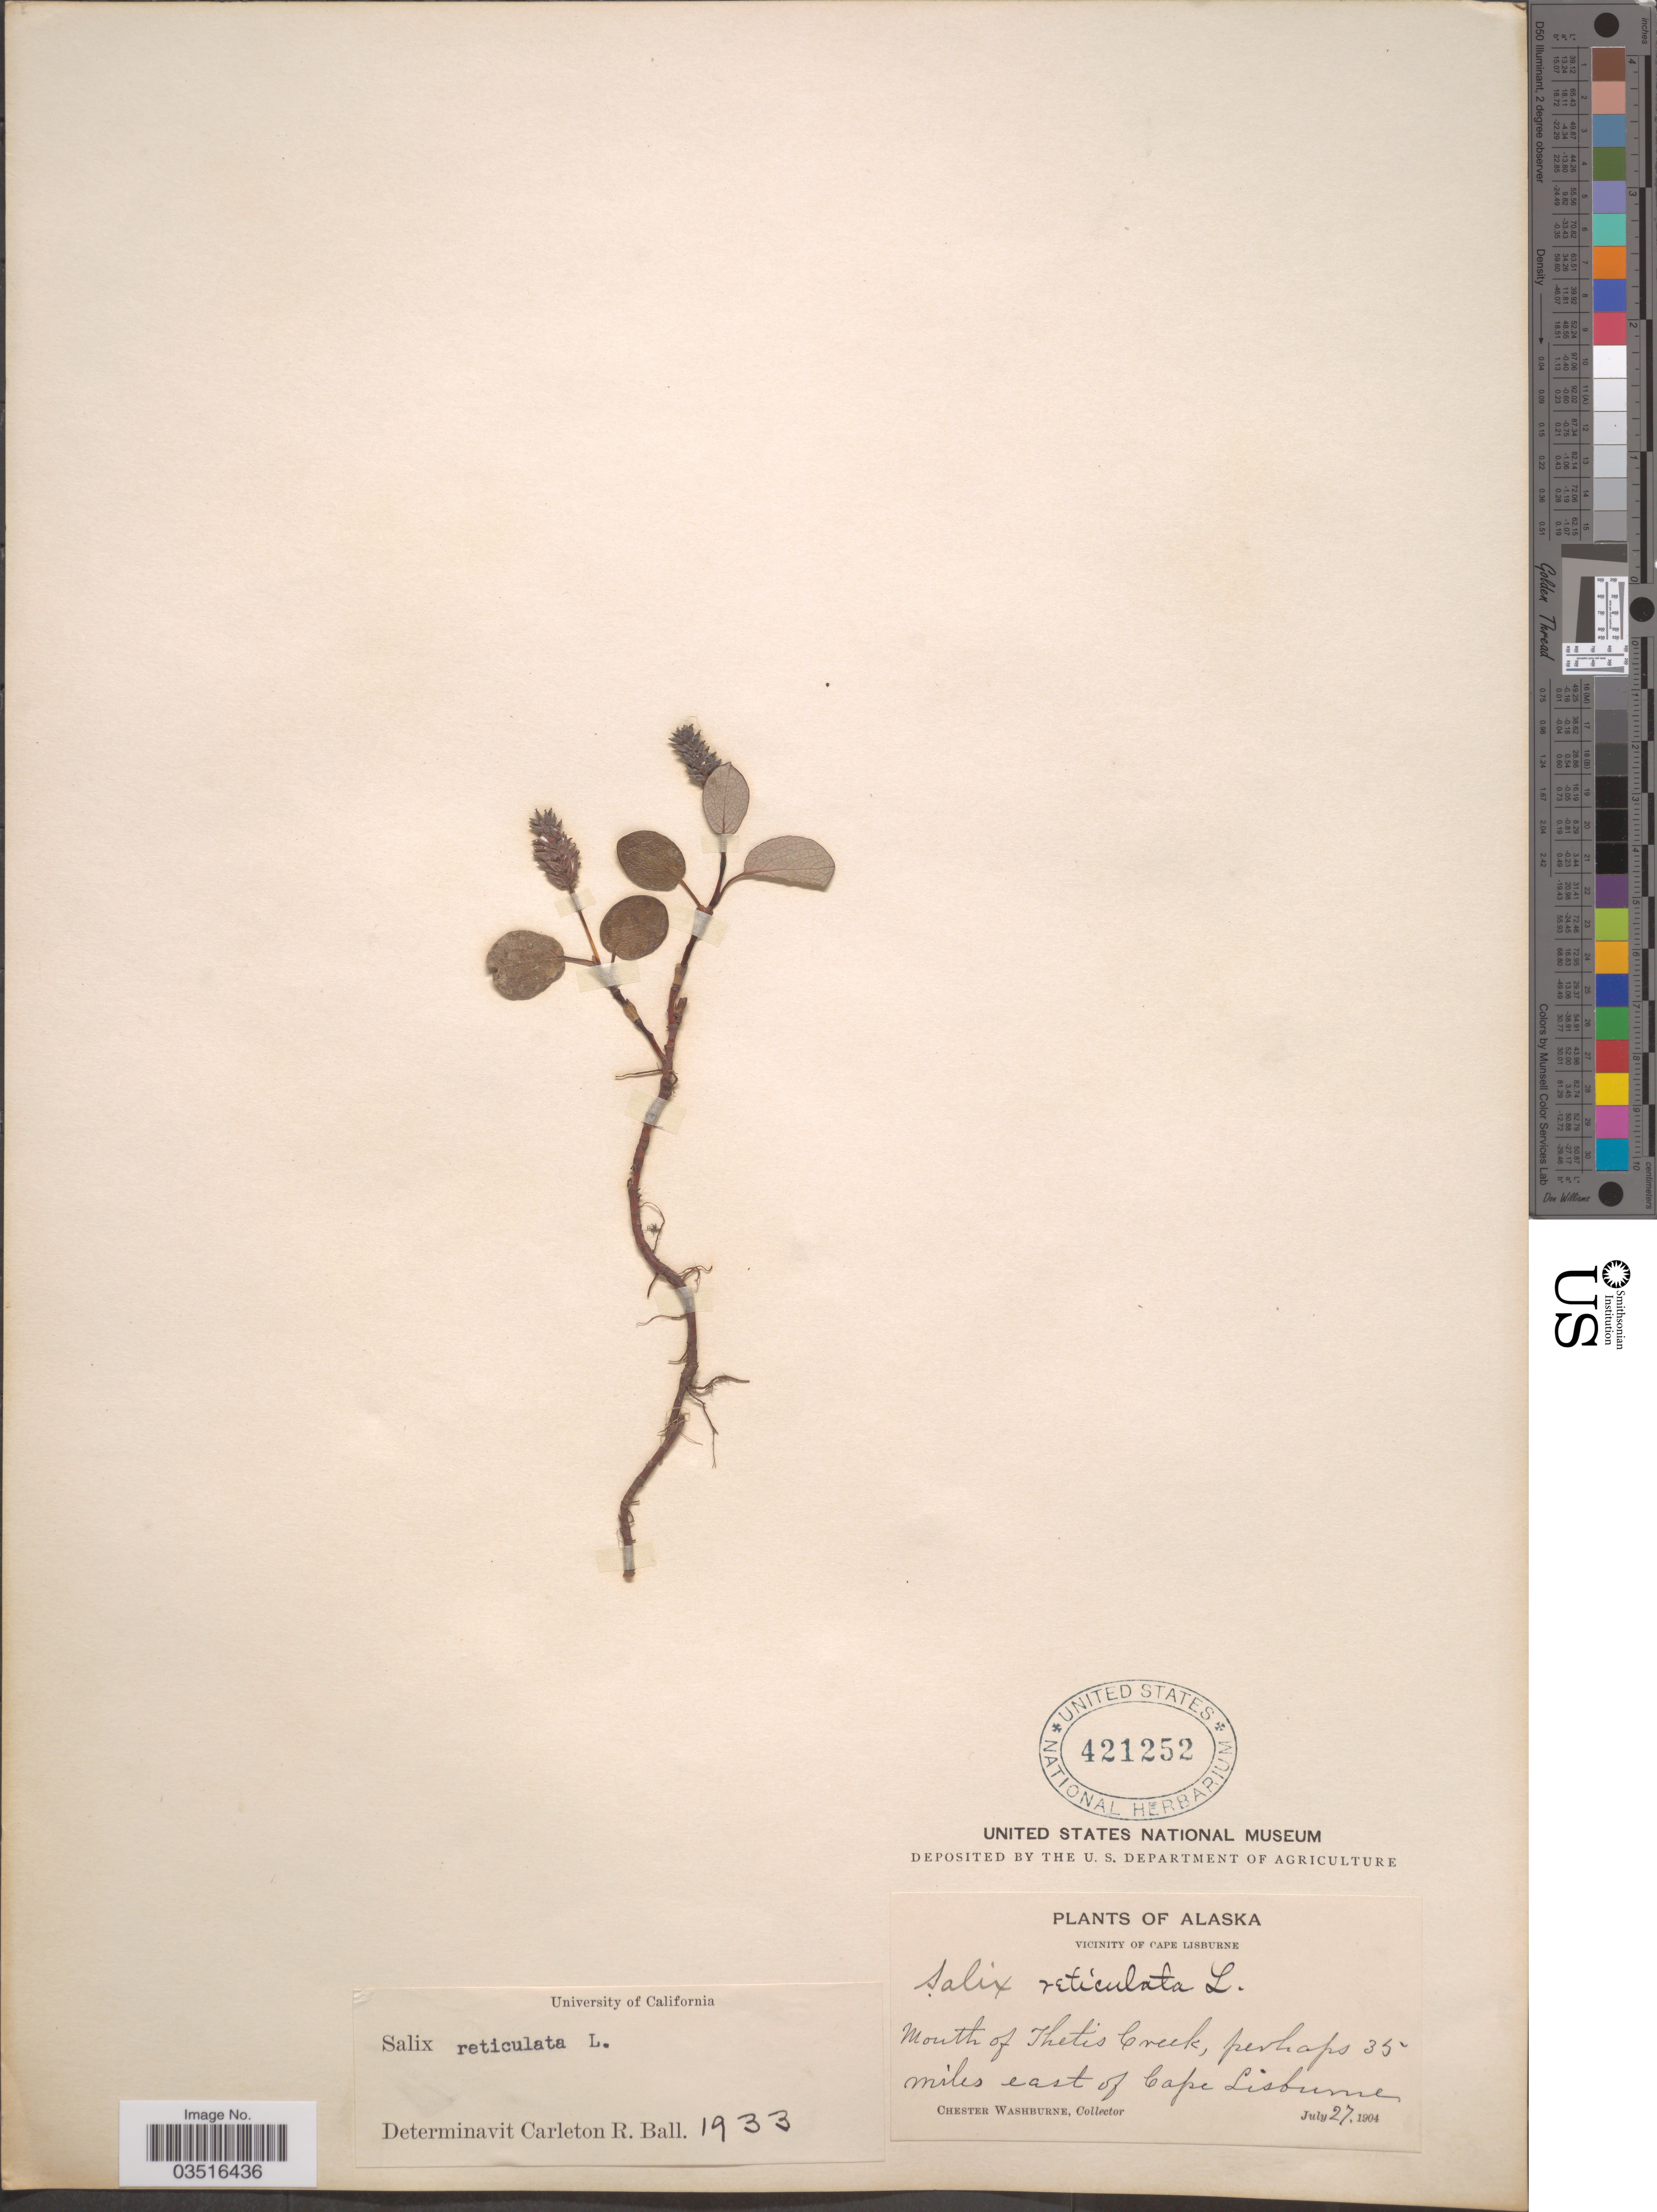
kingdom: Plantae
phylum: Tracheophyta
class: Magnoliopsida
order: Malpighiales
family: Salicaceae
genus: Salix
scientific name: Salix reticulata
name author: L.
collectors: C. Washburne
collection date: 1904-07-27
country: United States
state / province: Alaska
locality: Vicinity of Cape Lisburne. Mouth of Thetis Creek, perhaps 35 miles east of Cape Lisburne.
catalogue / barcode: US 421252